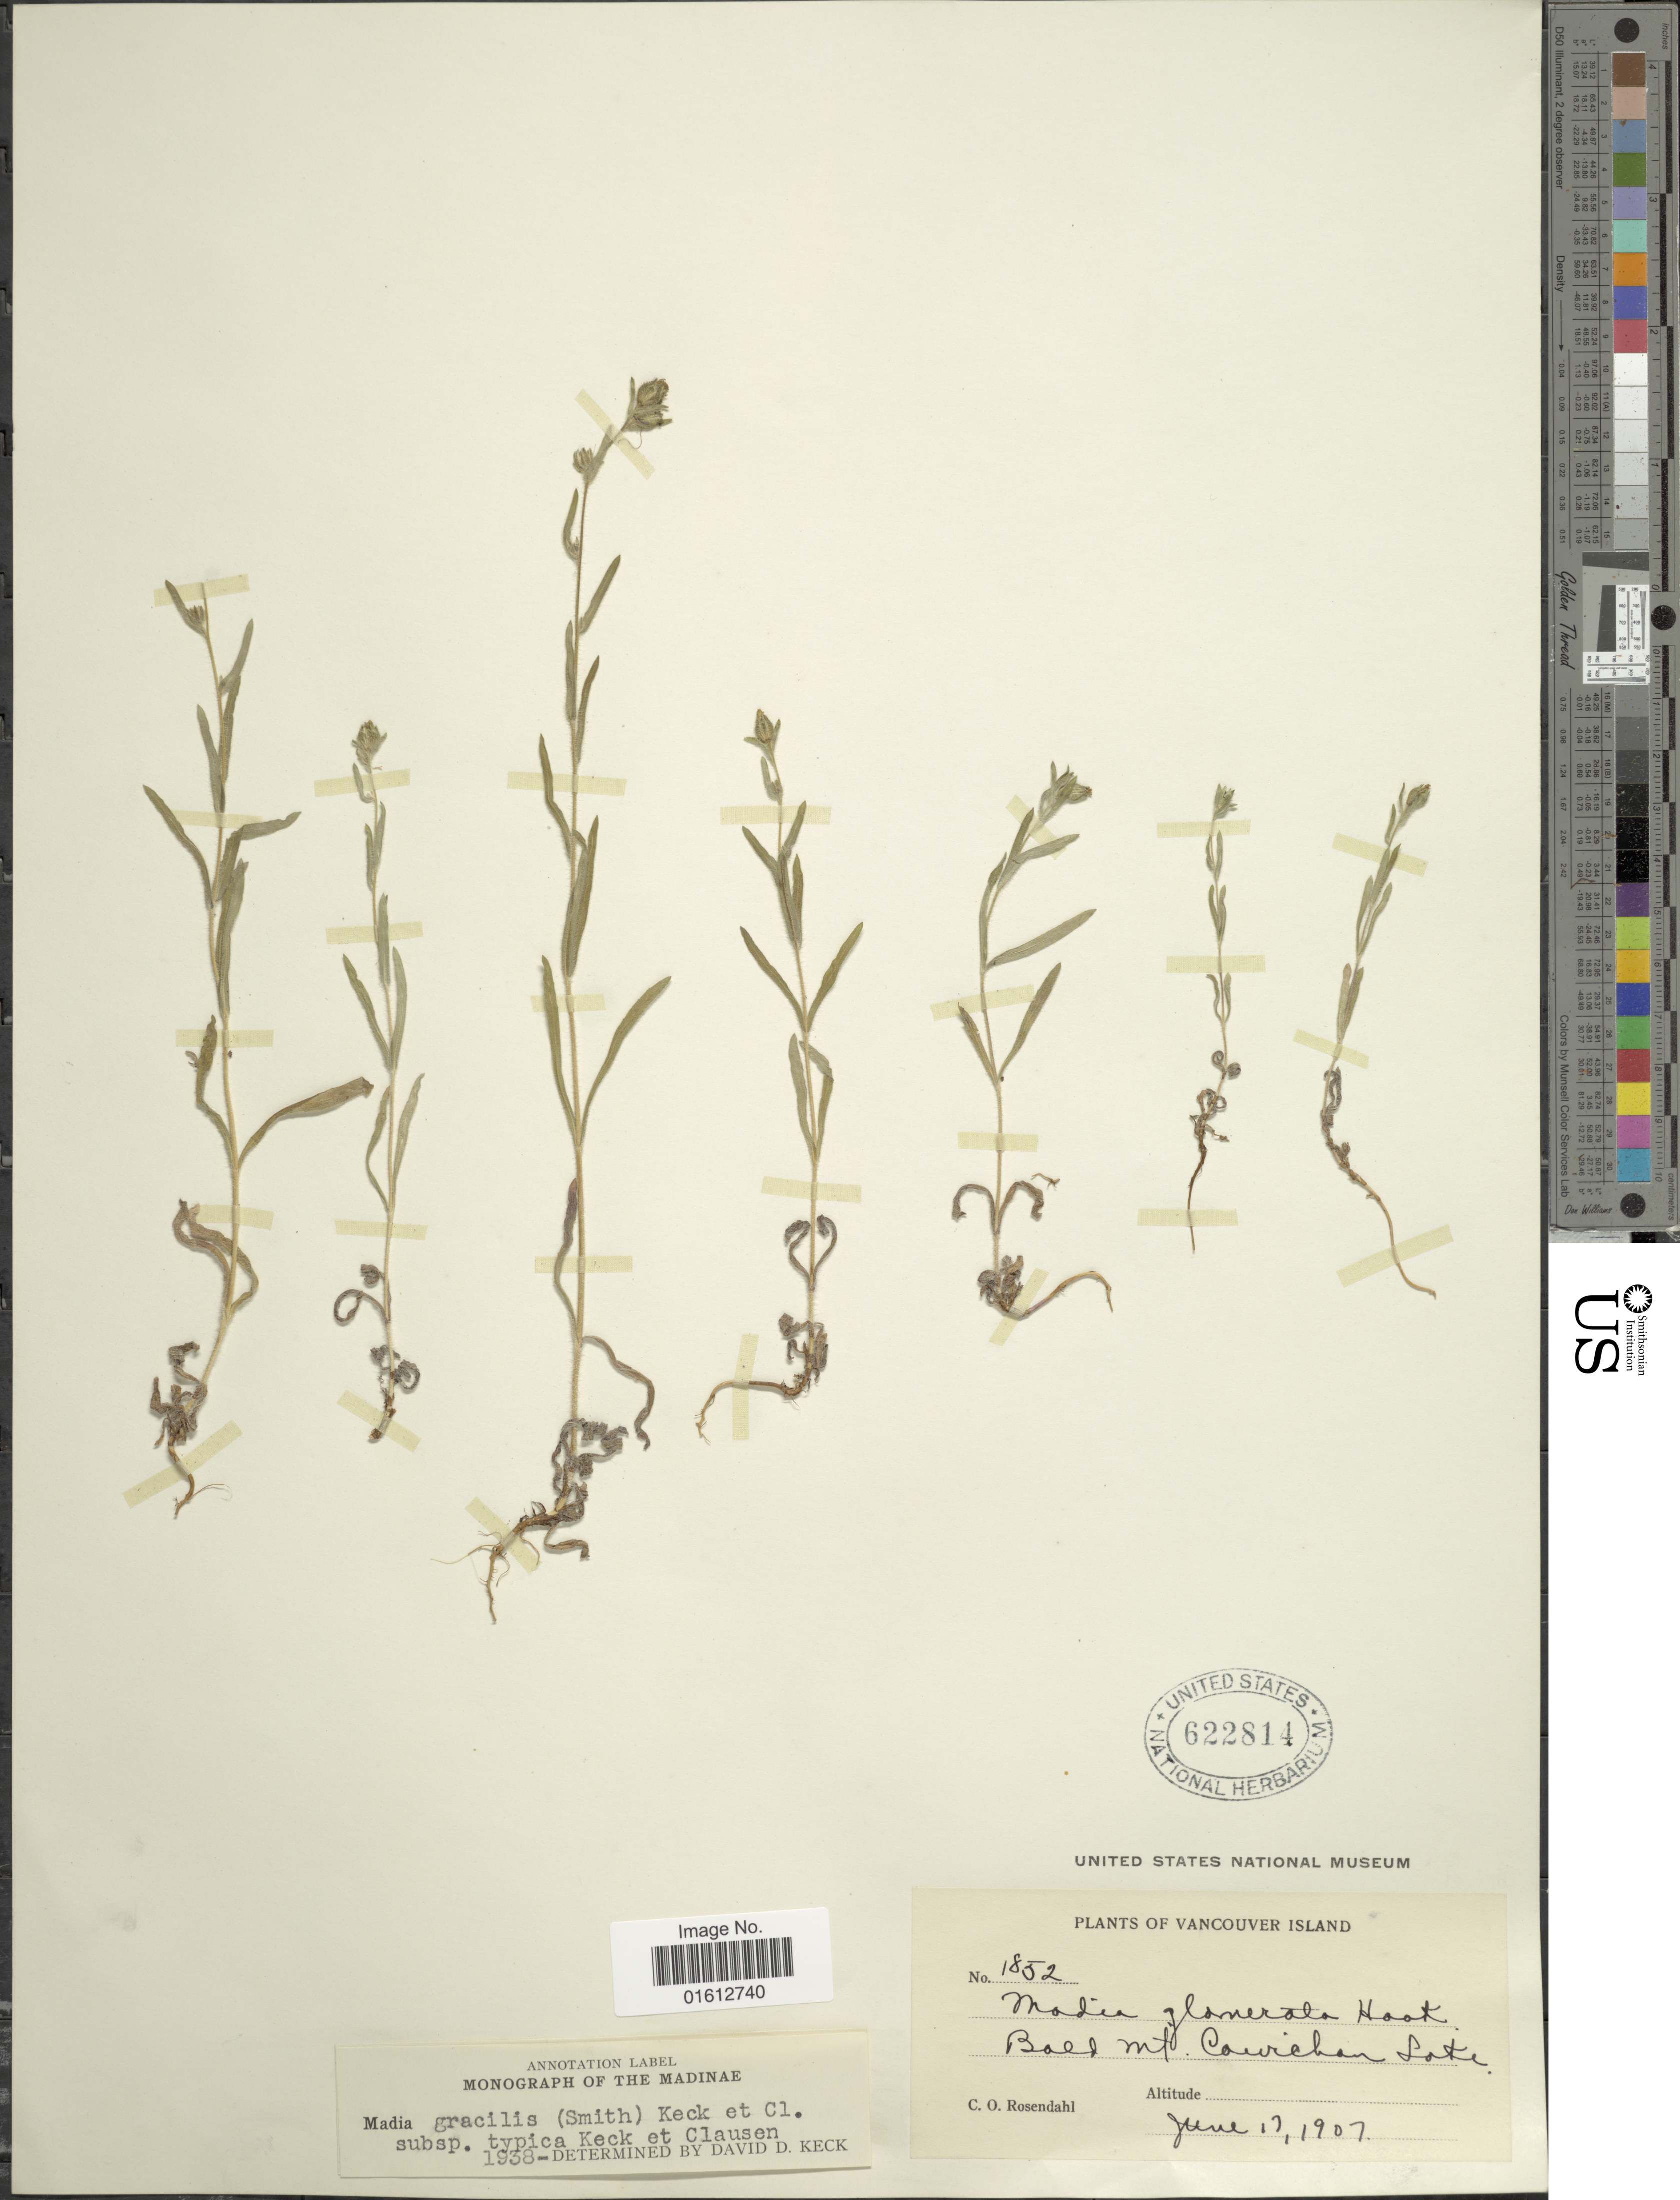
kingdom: Plantae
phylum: Tracheophyta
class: Magnoliopsida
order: Asterales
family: Asteraceae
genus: Madia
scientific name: Madia gracilis subsp. gracilis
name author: (Sm.) D.D. Keck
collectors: C. O. Rosendahl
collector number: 1852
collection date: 1907-06-13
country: Canada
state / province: British Columbia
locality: Vancouver Island. Bald Mt. Cowichan Lake.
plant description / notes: Precise locality edit: Corrected "Balt Mt. Couvichan Lake" to "Bald Mt. Cowichan Lake."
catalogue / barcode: US 622814